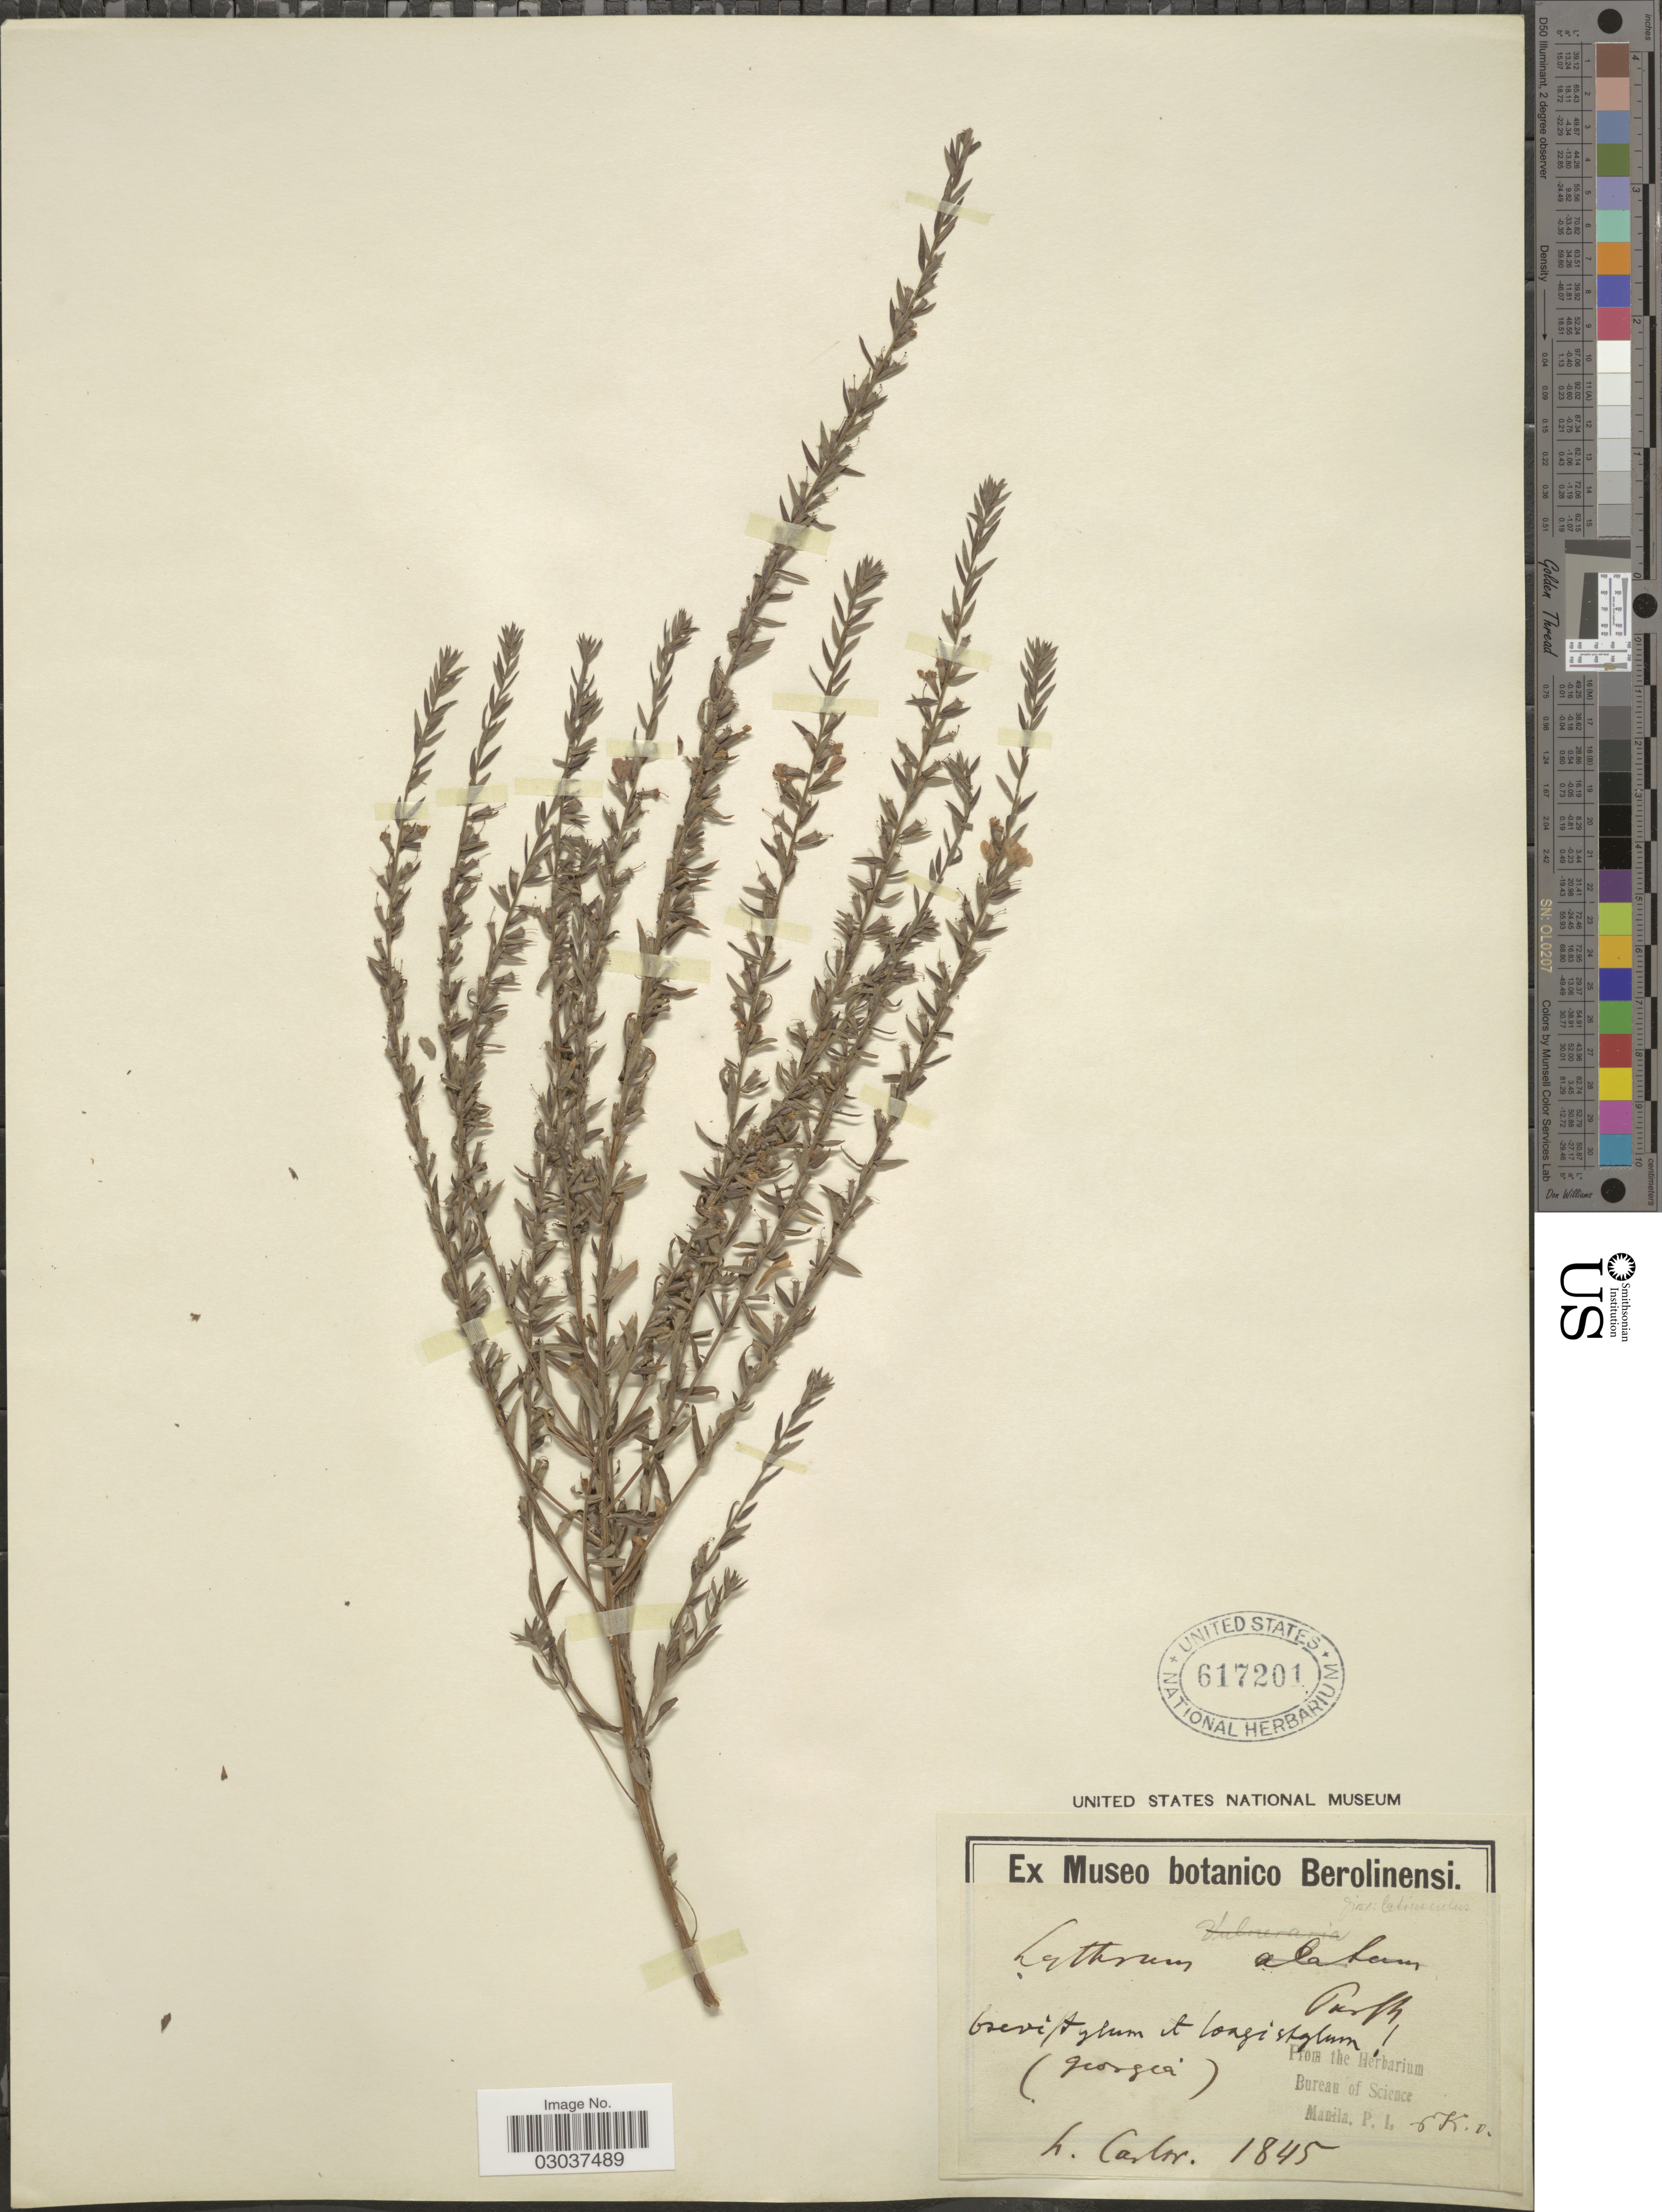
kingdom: Plantae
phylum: Tracheophyta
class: Magnoliopsida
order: Myrtales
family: Lythraceae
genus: Lythrum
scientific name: Lythrum sp.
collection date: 1845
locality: Cresit Aylum it longi stalum (georgia). [interpreted]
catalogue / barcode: US 617201